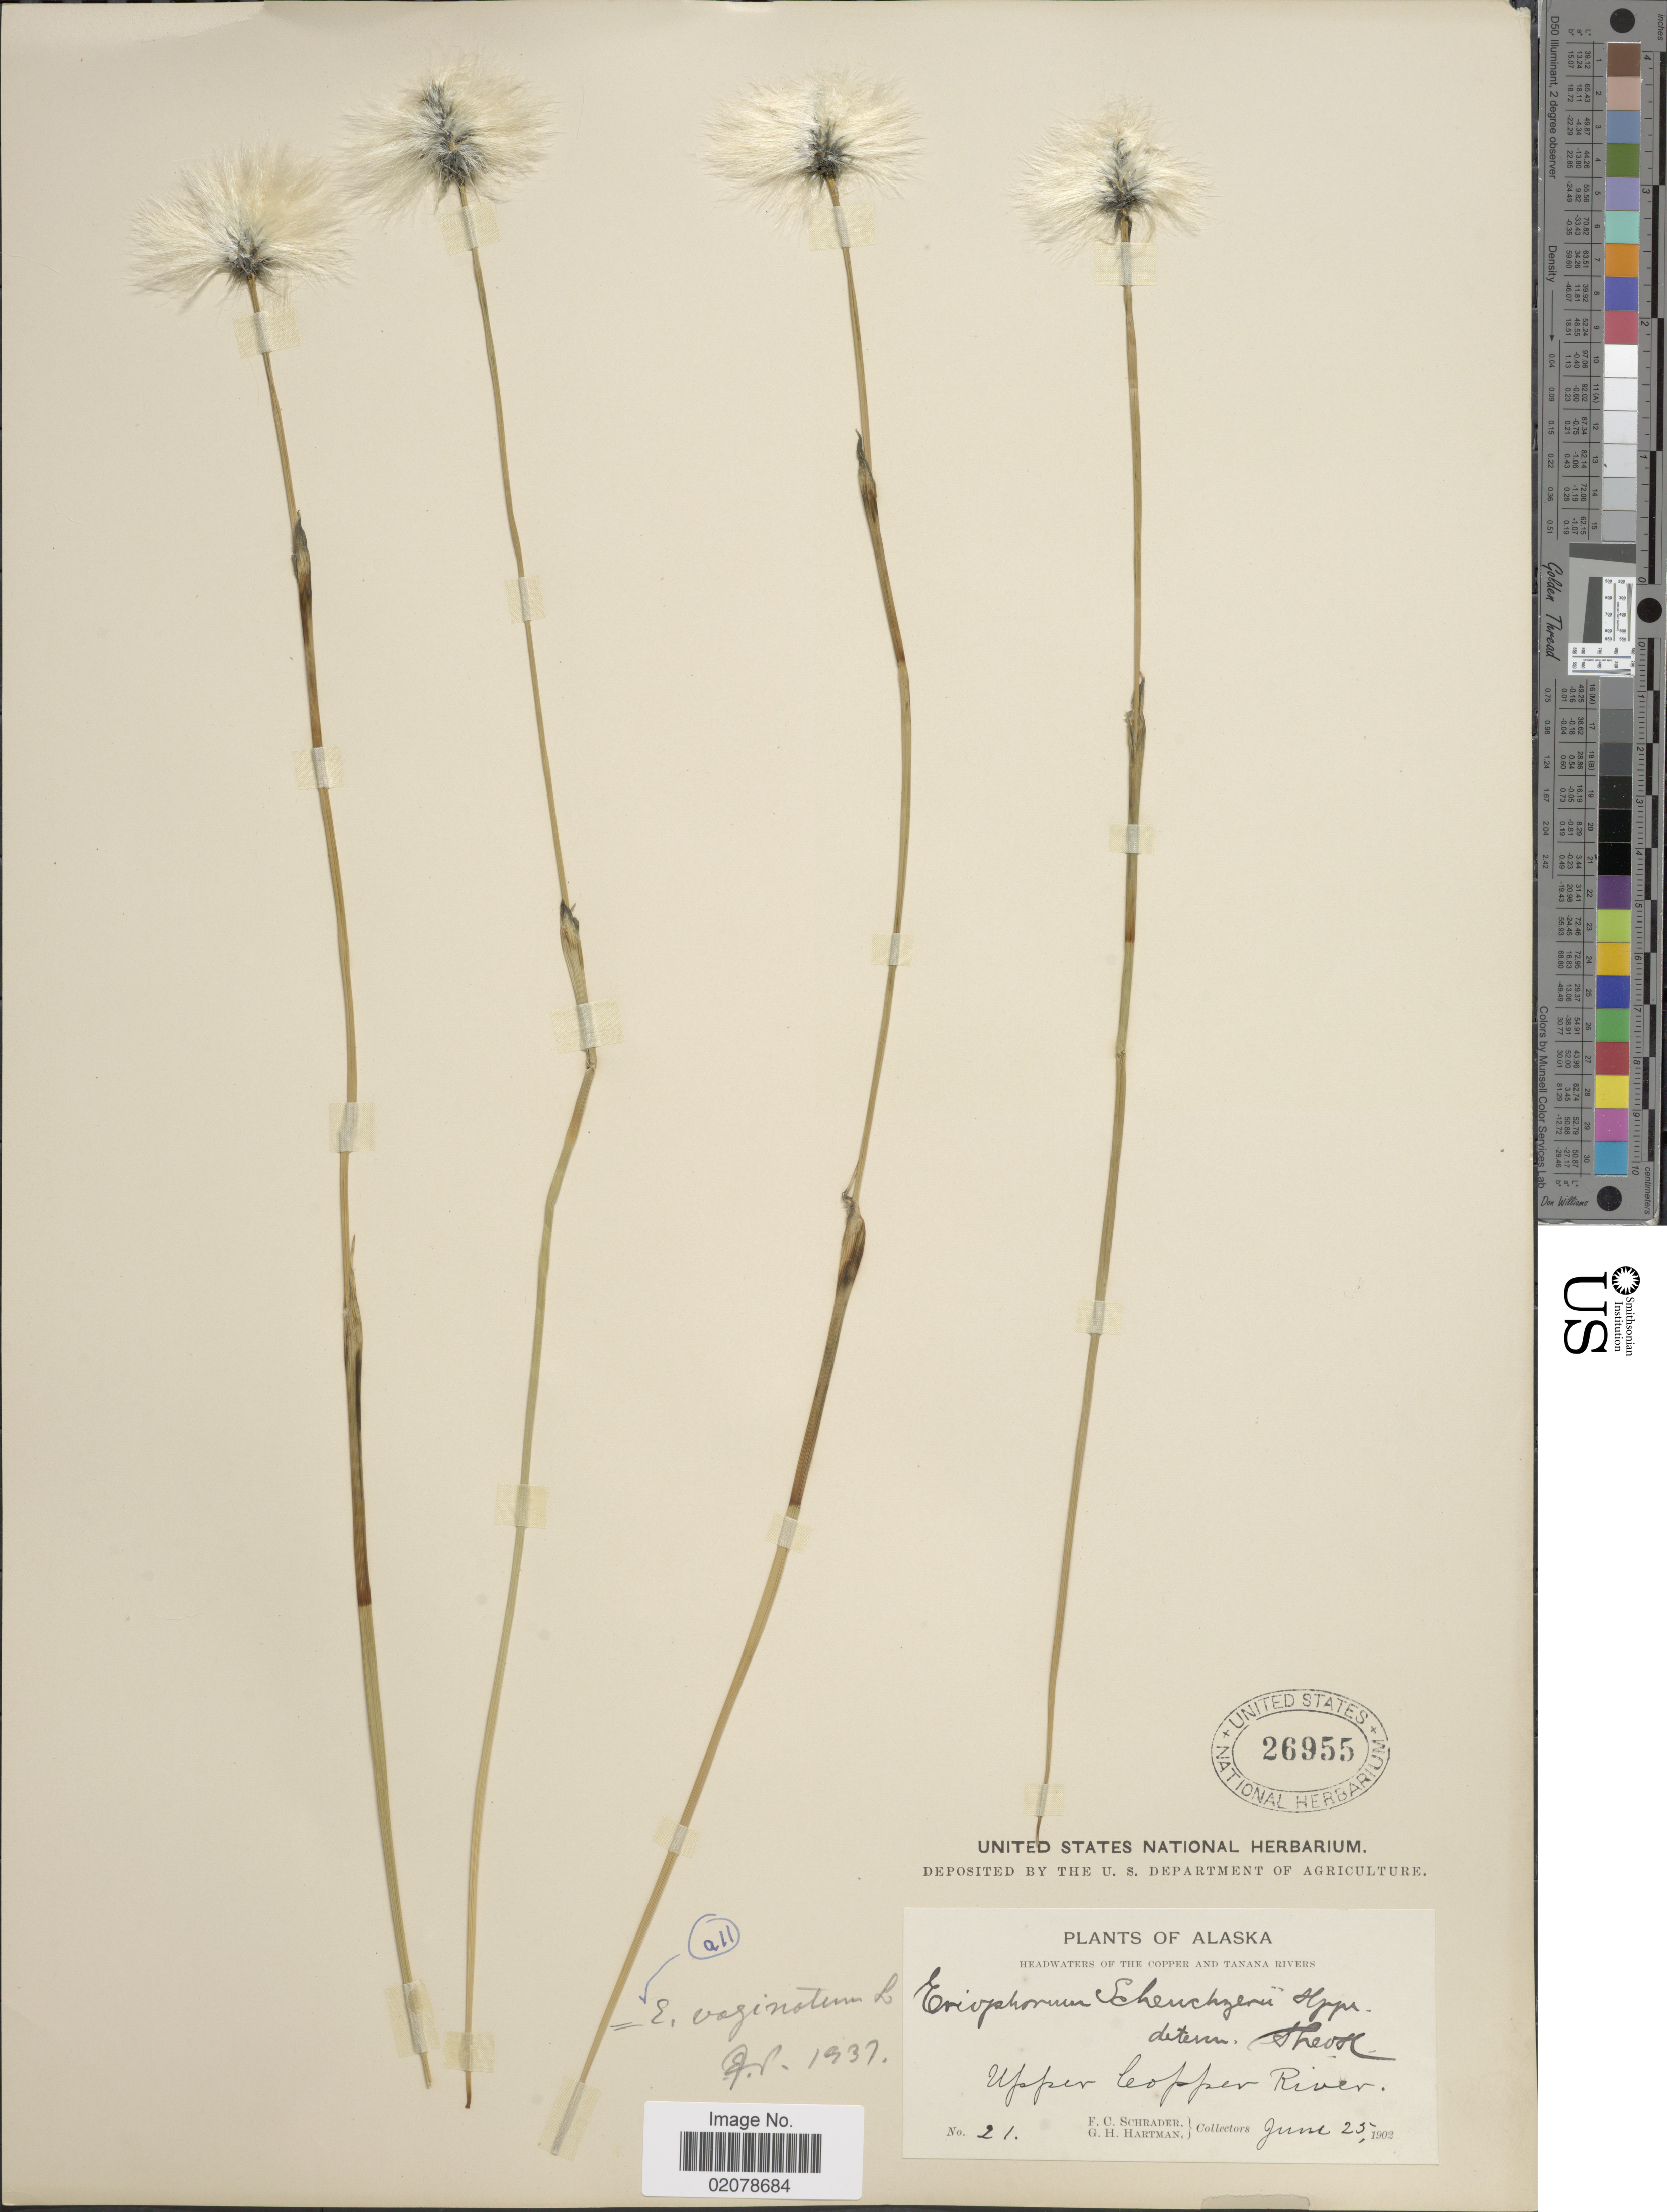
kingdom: Plantae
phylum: Tracheophyta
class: Liliopsida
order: Poales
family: Cyperaceae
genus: Eriophorum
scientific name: Eriophorum vaginatum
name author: L.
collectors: F. C. Schrader & G. H. Hartman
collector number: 21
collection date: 1902-06-25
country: United States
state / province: Alaska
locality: Headwaters of the Copper and Tanana Rivers. Upper Copper River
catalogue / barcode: US 26955